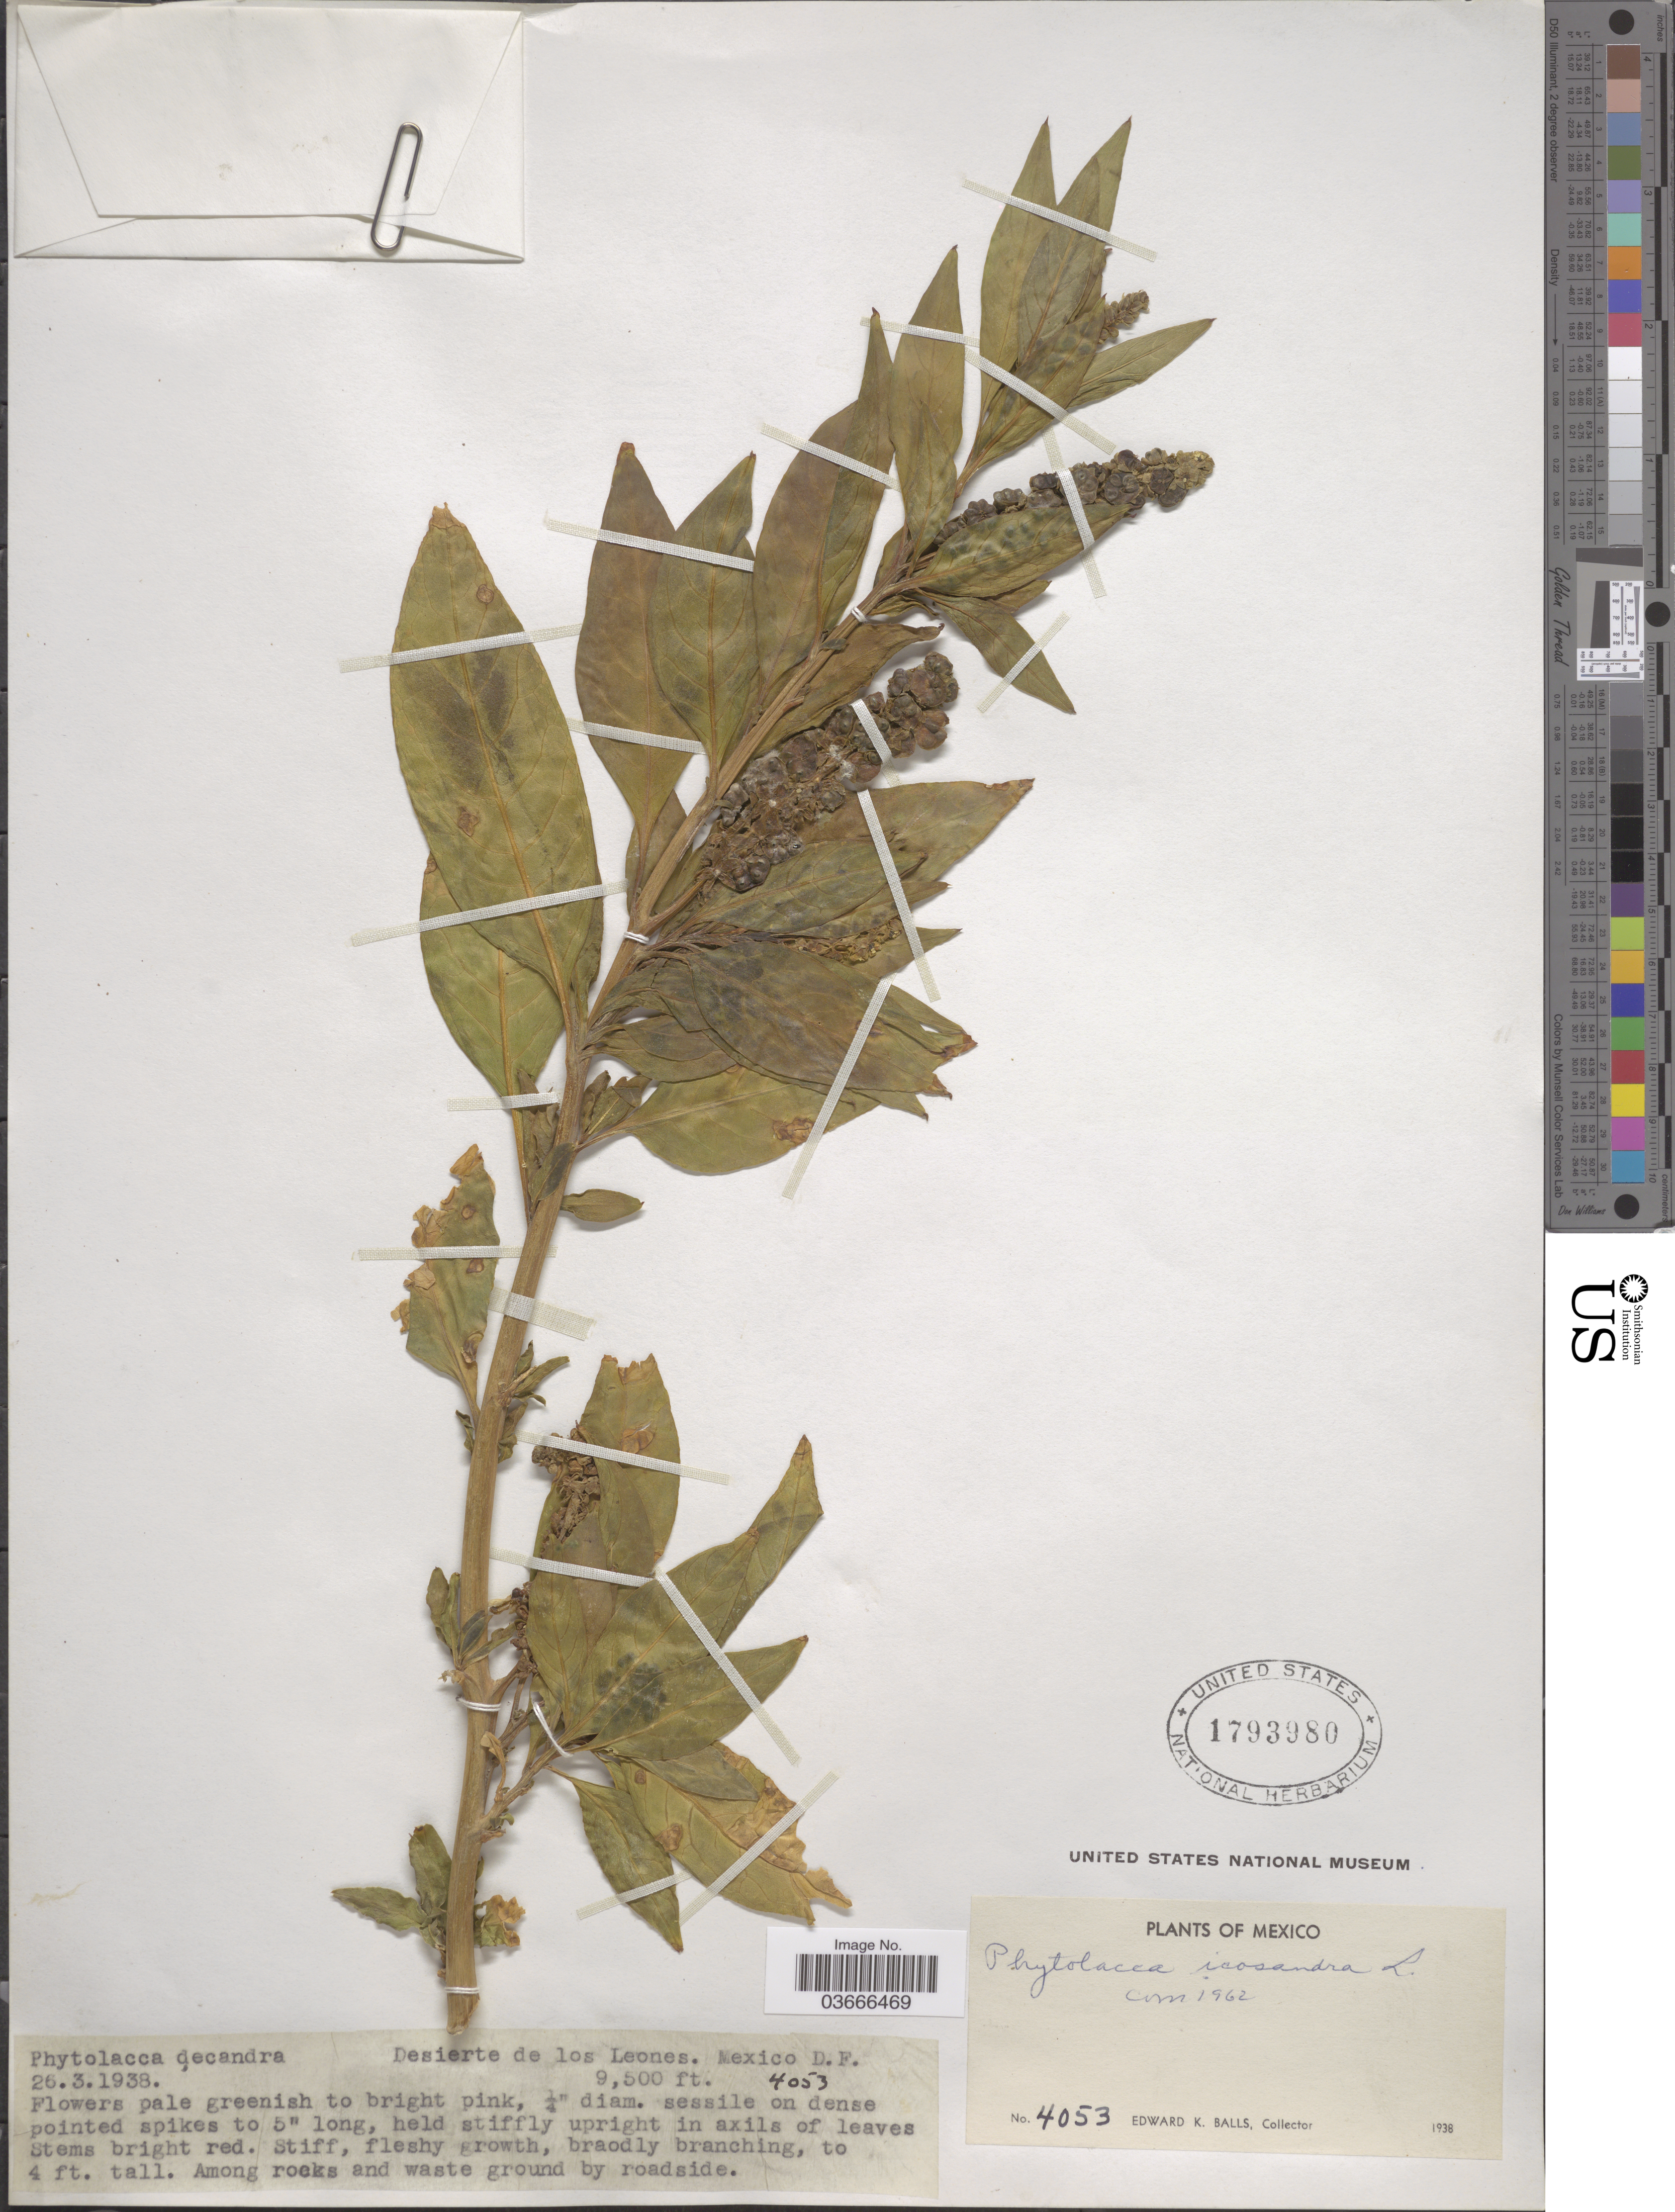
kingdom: Plantae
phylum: Tracheophyta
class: Magnoliopsida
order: Caryophyllales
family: Phytolaccaceae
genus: Phytolacca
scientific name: Phytolacca icosandra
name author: L.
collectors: E. K. Balls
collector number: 4053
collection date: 1938-03-26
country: Mexico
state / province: Distrito Federal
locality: Desierte de los Leones.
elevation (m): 2896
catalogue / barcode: US 1793980